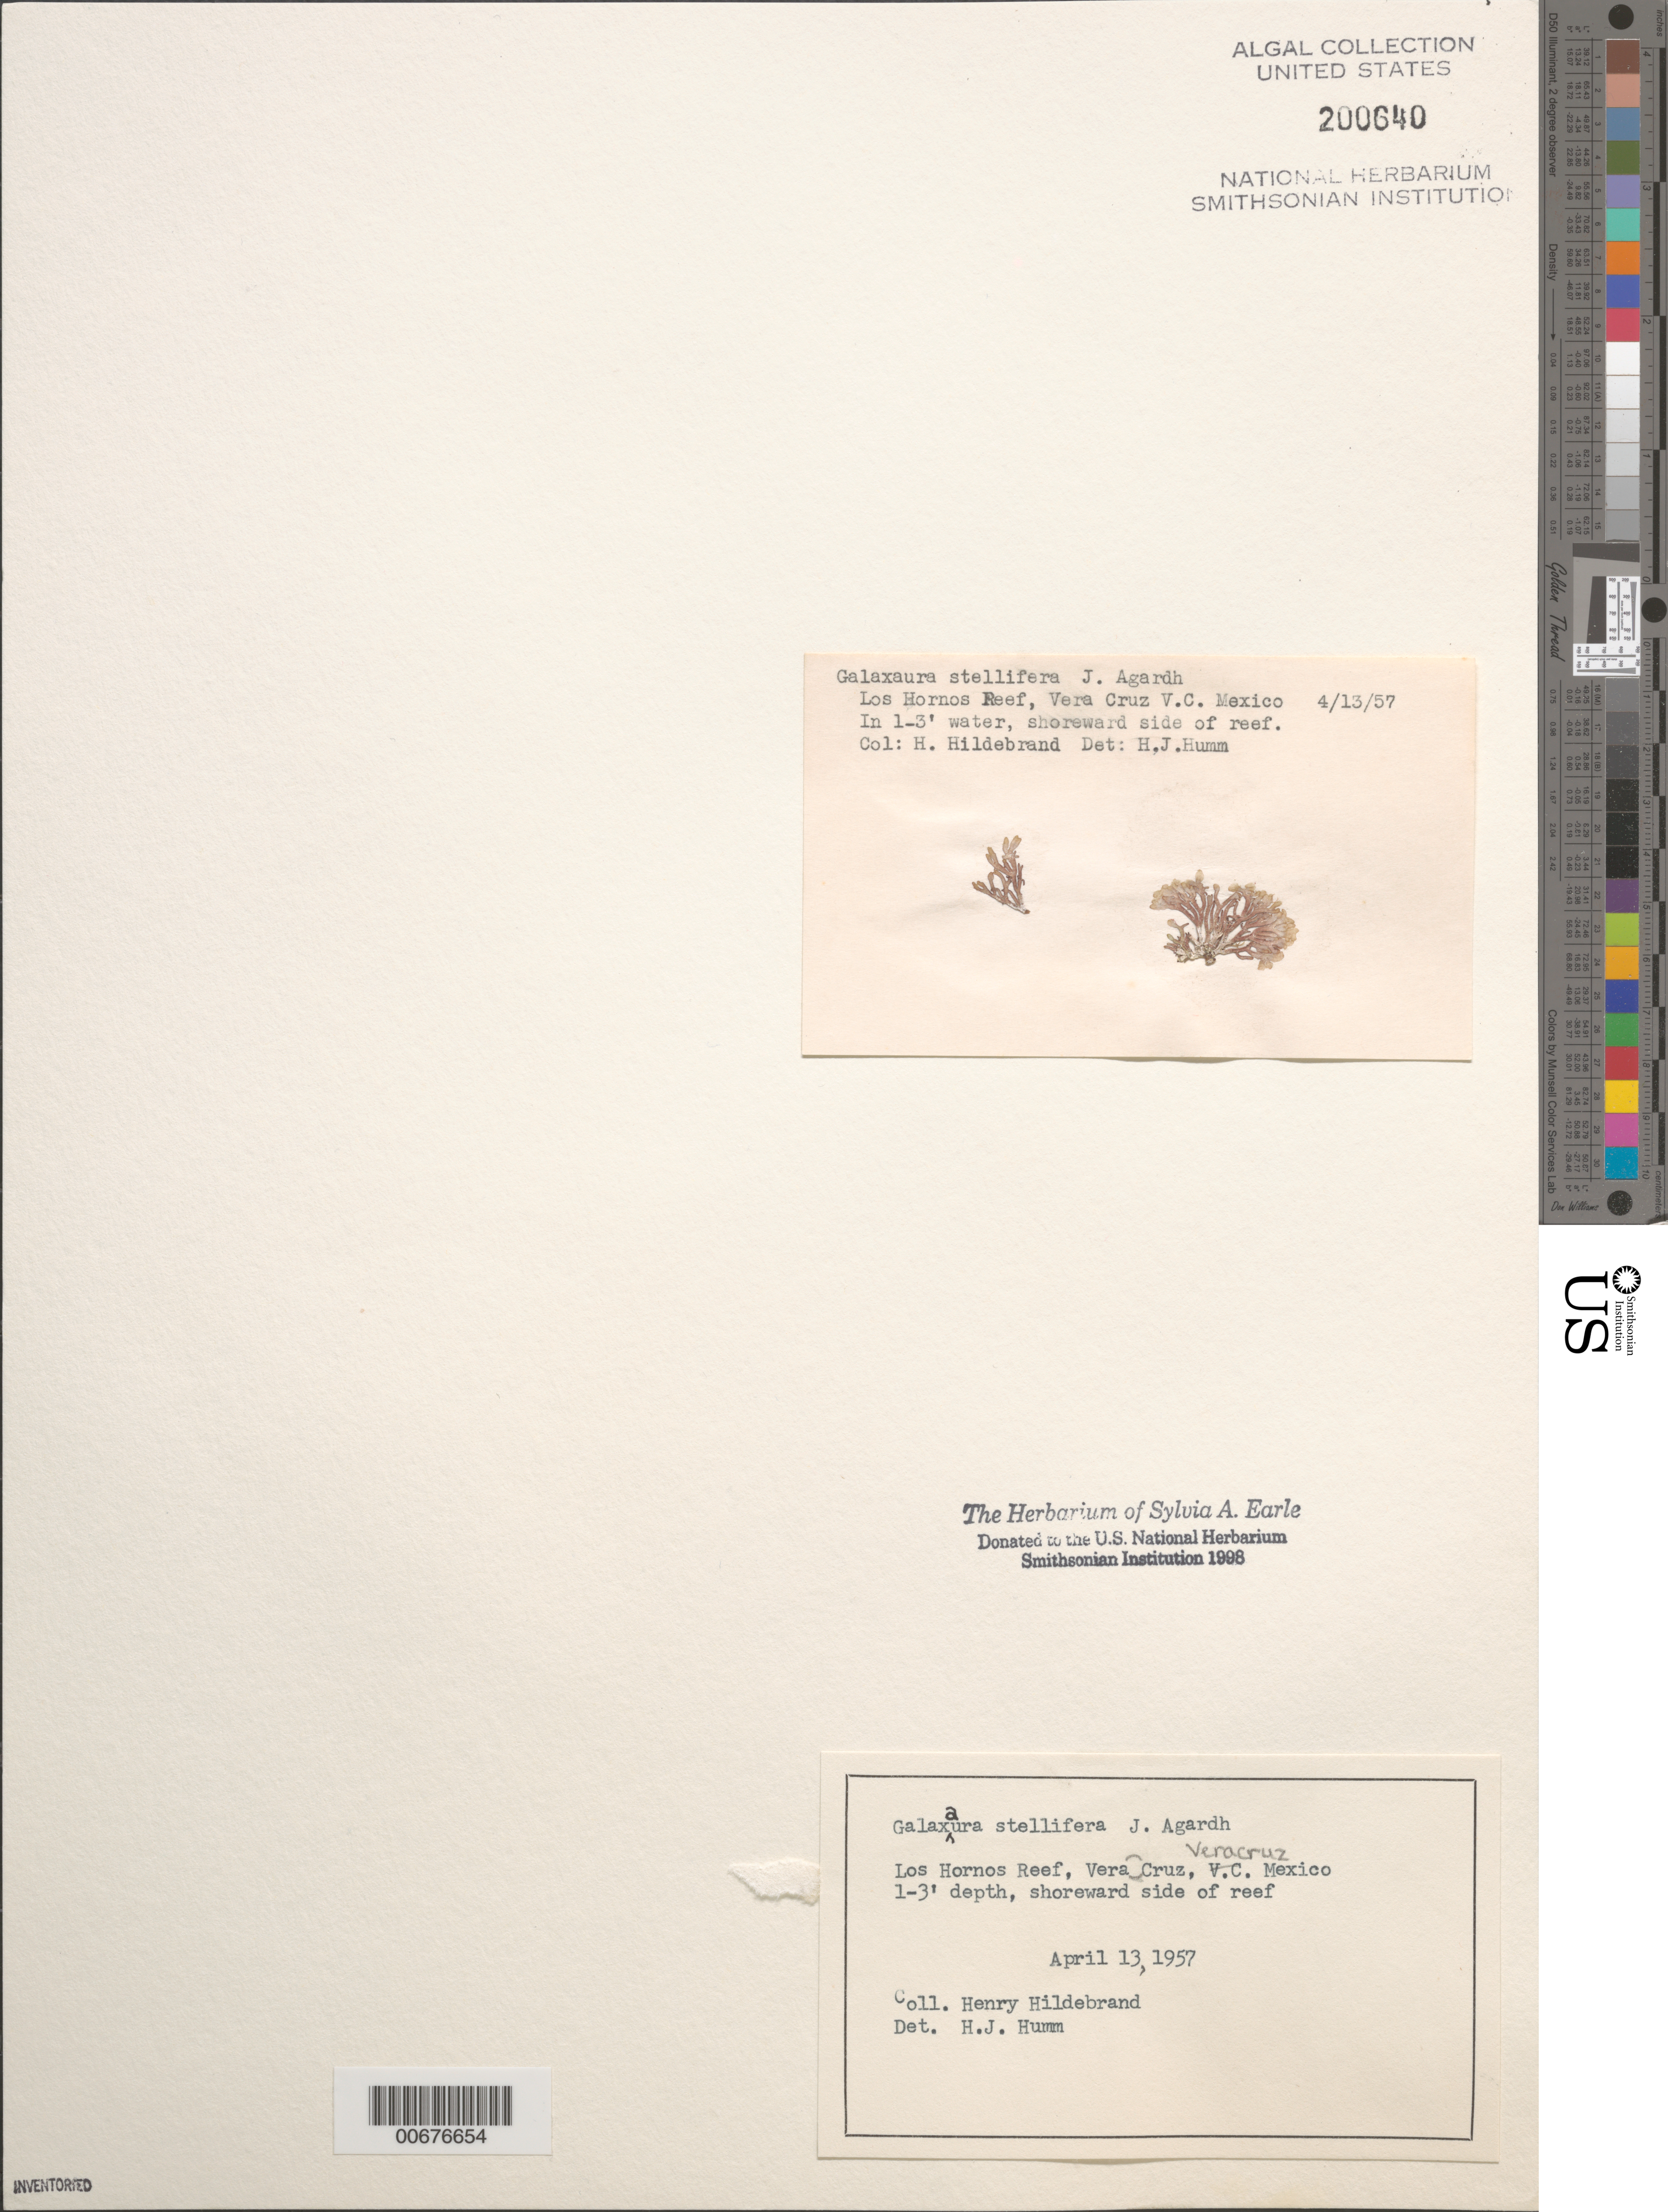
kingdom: Plantae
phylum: Rhodophyta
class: Florideophyceae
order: Nemaliales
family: Galaxauraceae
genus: Tricleocarpa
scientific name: Tricleocarpa fragilis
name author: (L.) Huisman & R.A. Towns.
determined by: Algae name updating Project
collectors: H. Hildebrand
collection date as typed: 13 Apr 1957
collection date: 1957-04-13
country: Mexico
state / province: Veracruz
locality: Los Hornos Reef, Veracruz (Vera Cruz)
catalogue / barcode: US 200640